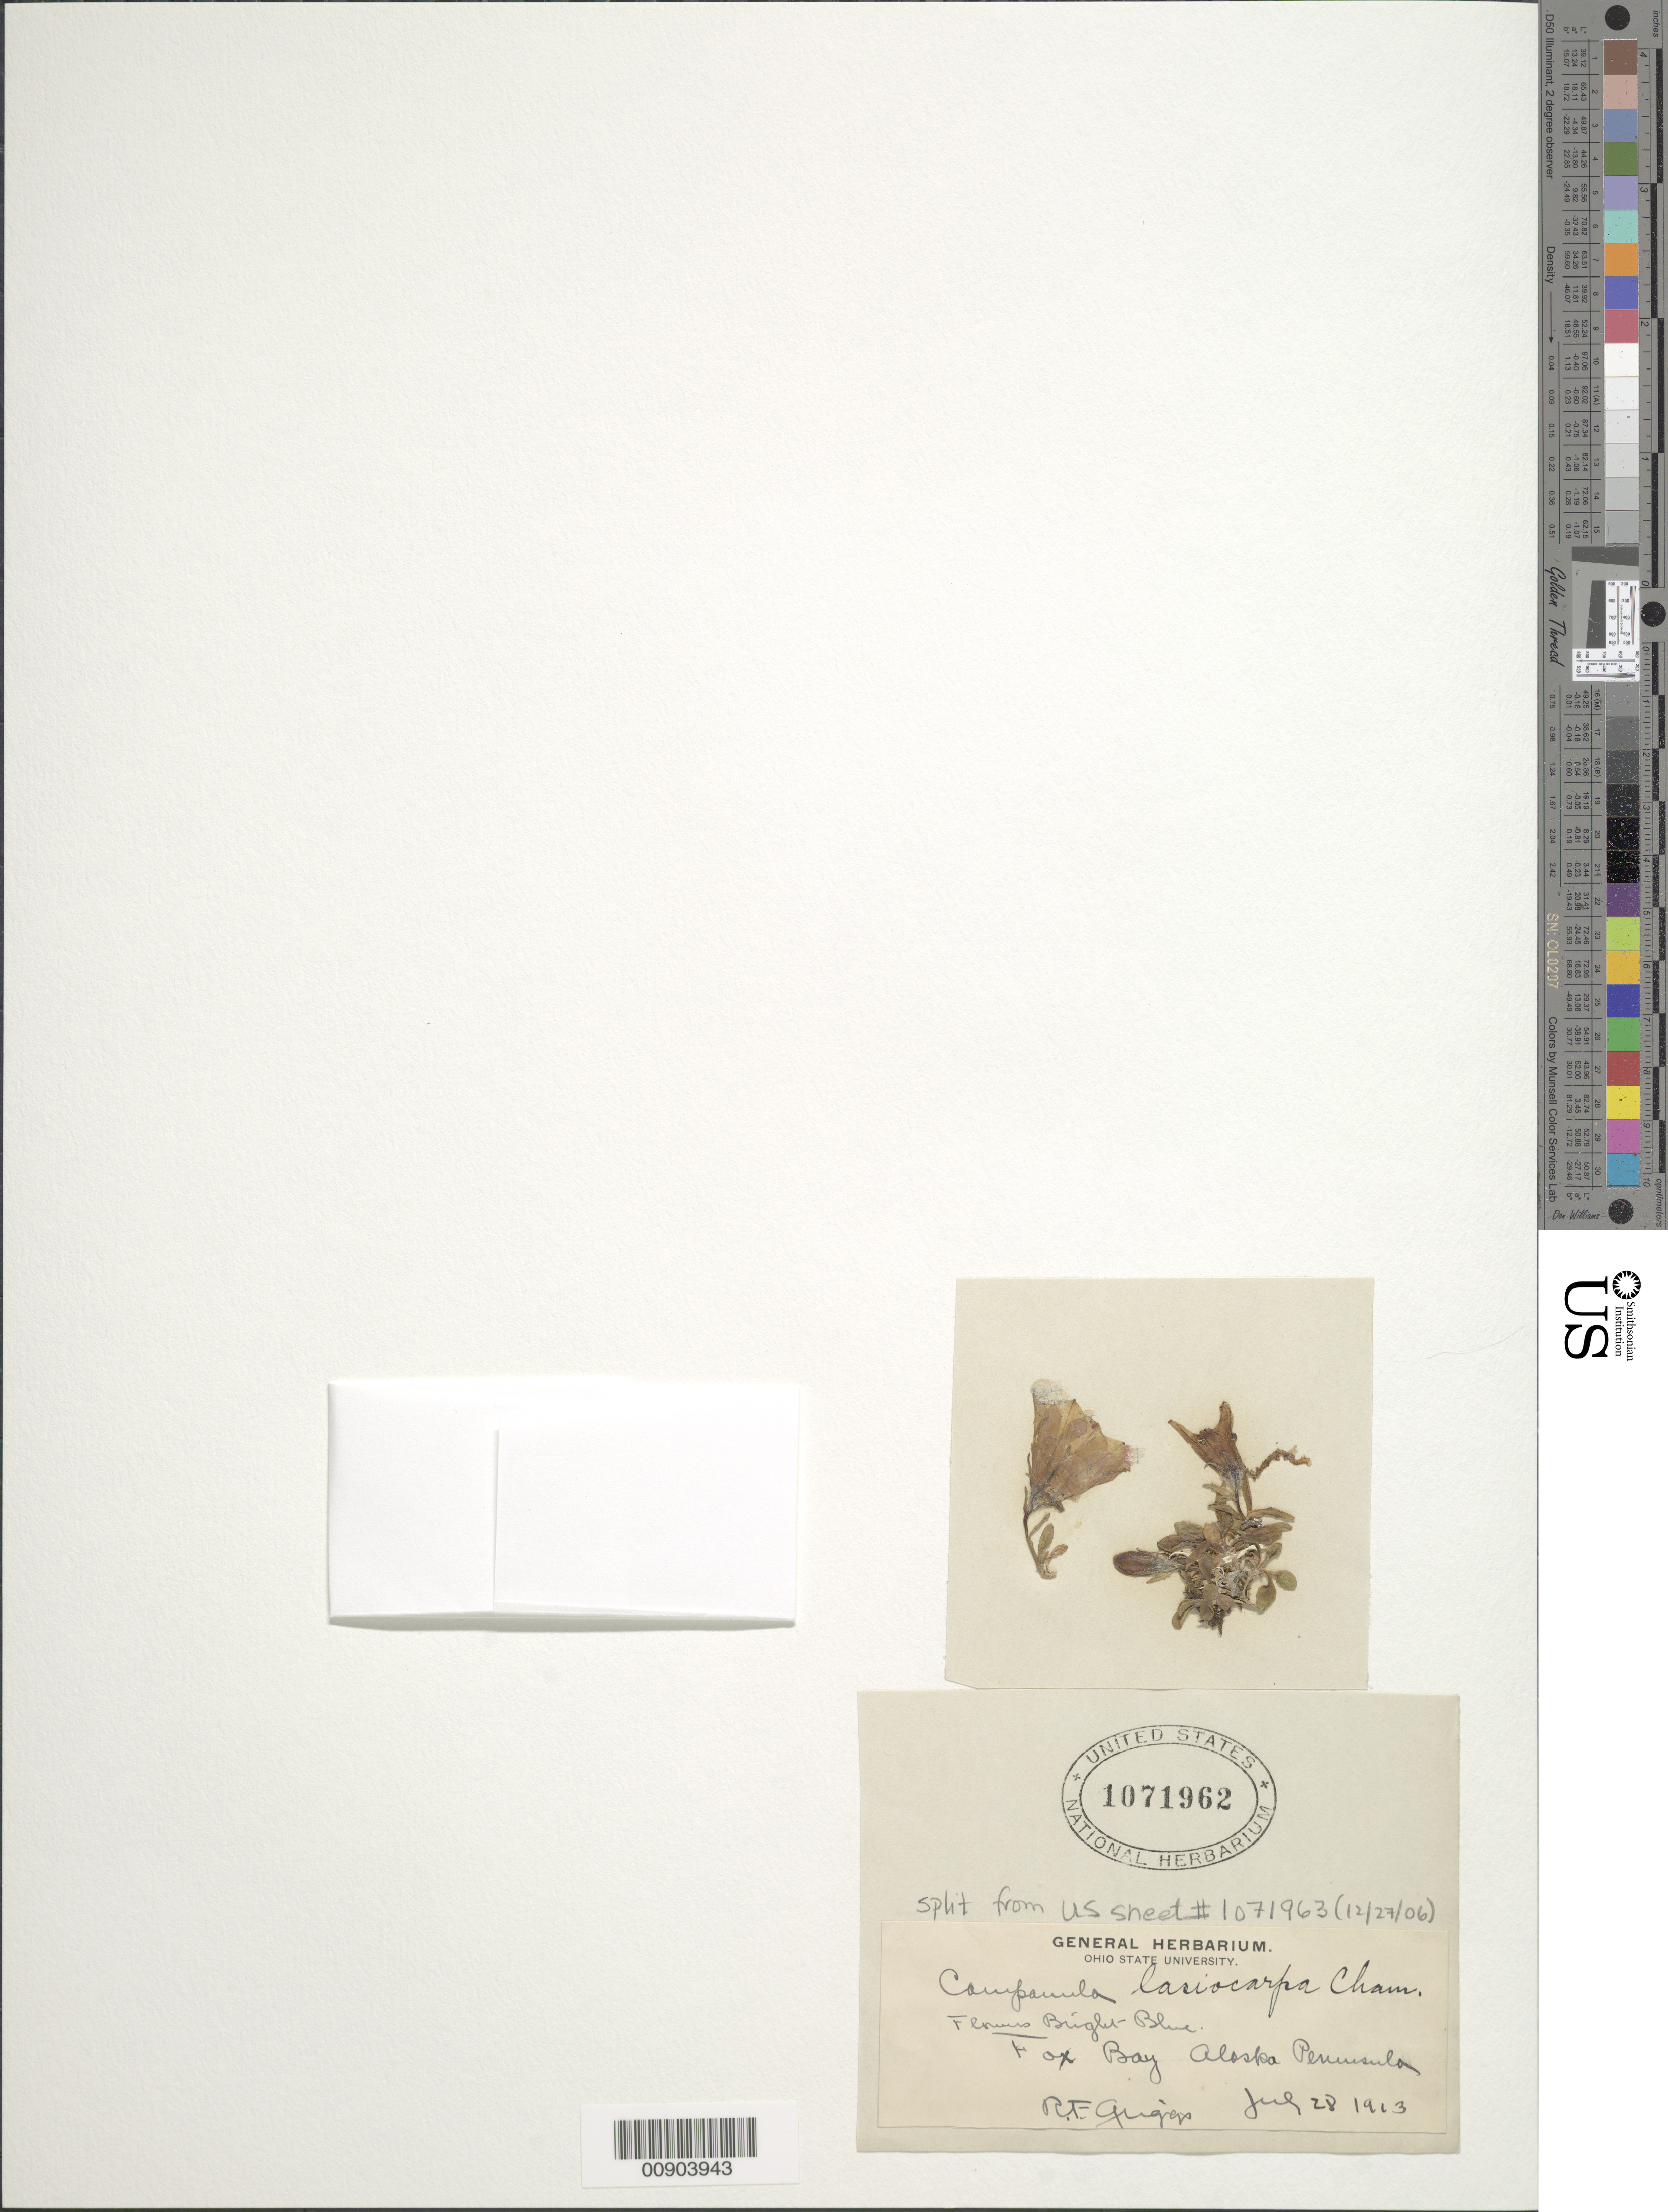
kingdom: Plantae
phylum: Tracheophyta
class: Magnoliopsida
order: Asterales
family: Campanulaceae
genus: Campanula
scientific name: Campanula lasiocarpa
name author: Cham.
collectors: R. F. Griggs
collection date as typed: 28 Jul 1913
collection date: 1913-07-28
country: United States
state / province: Alaska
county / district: Bristol Bay Borough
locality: Fox bay, Alaska Peninsula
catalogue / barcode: US 1071962